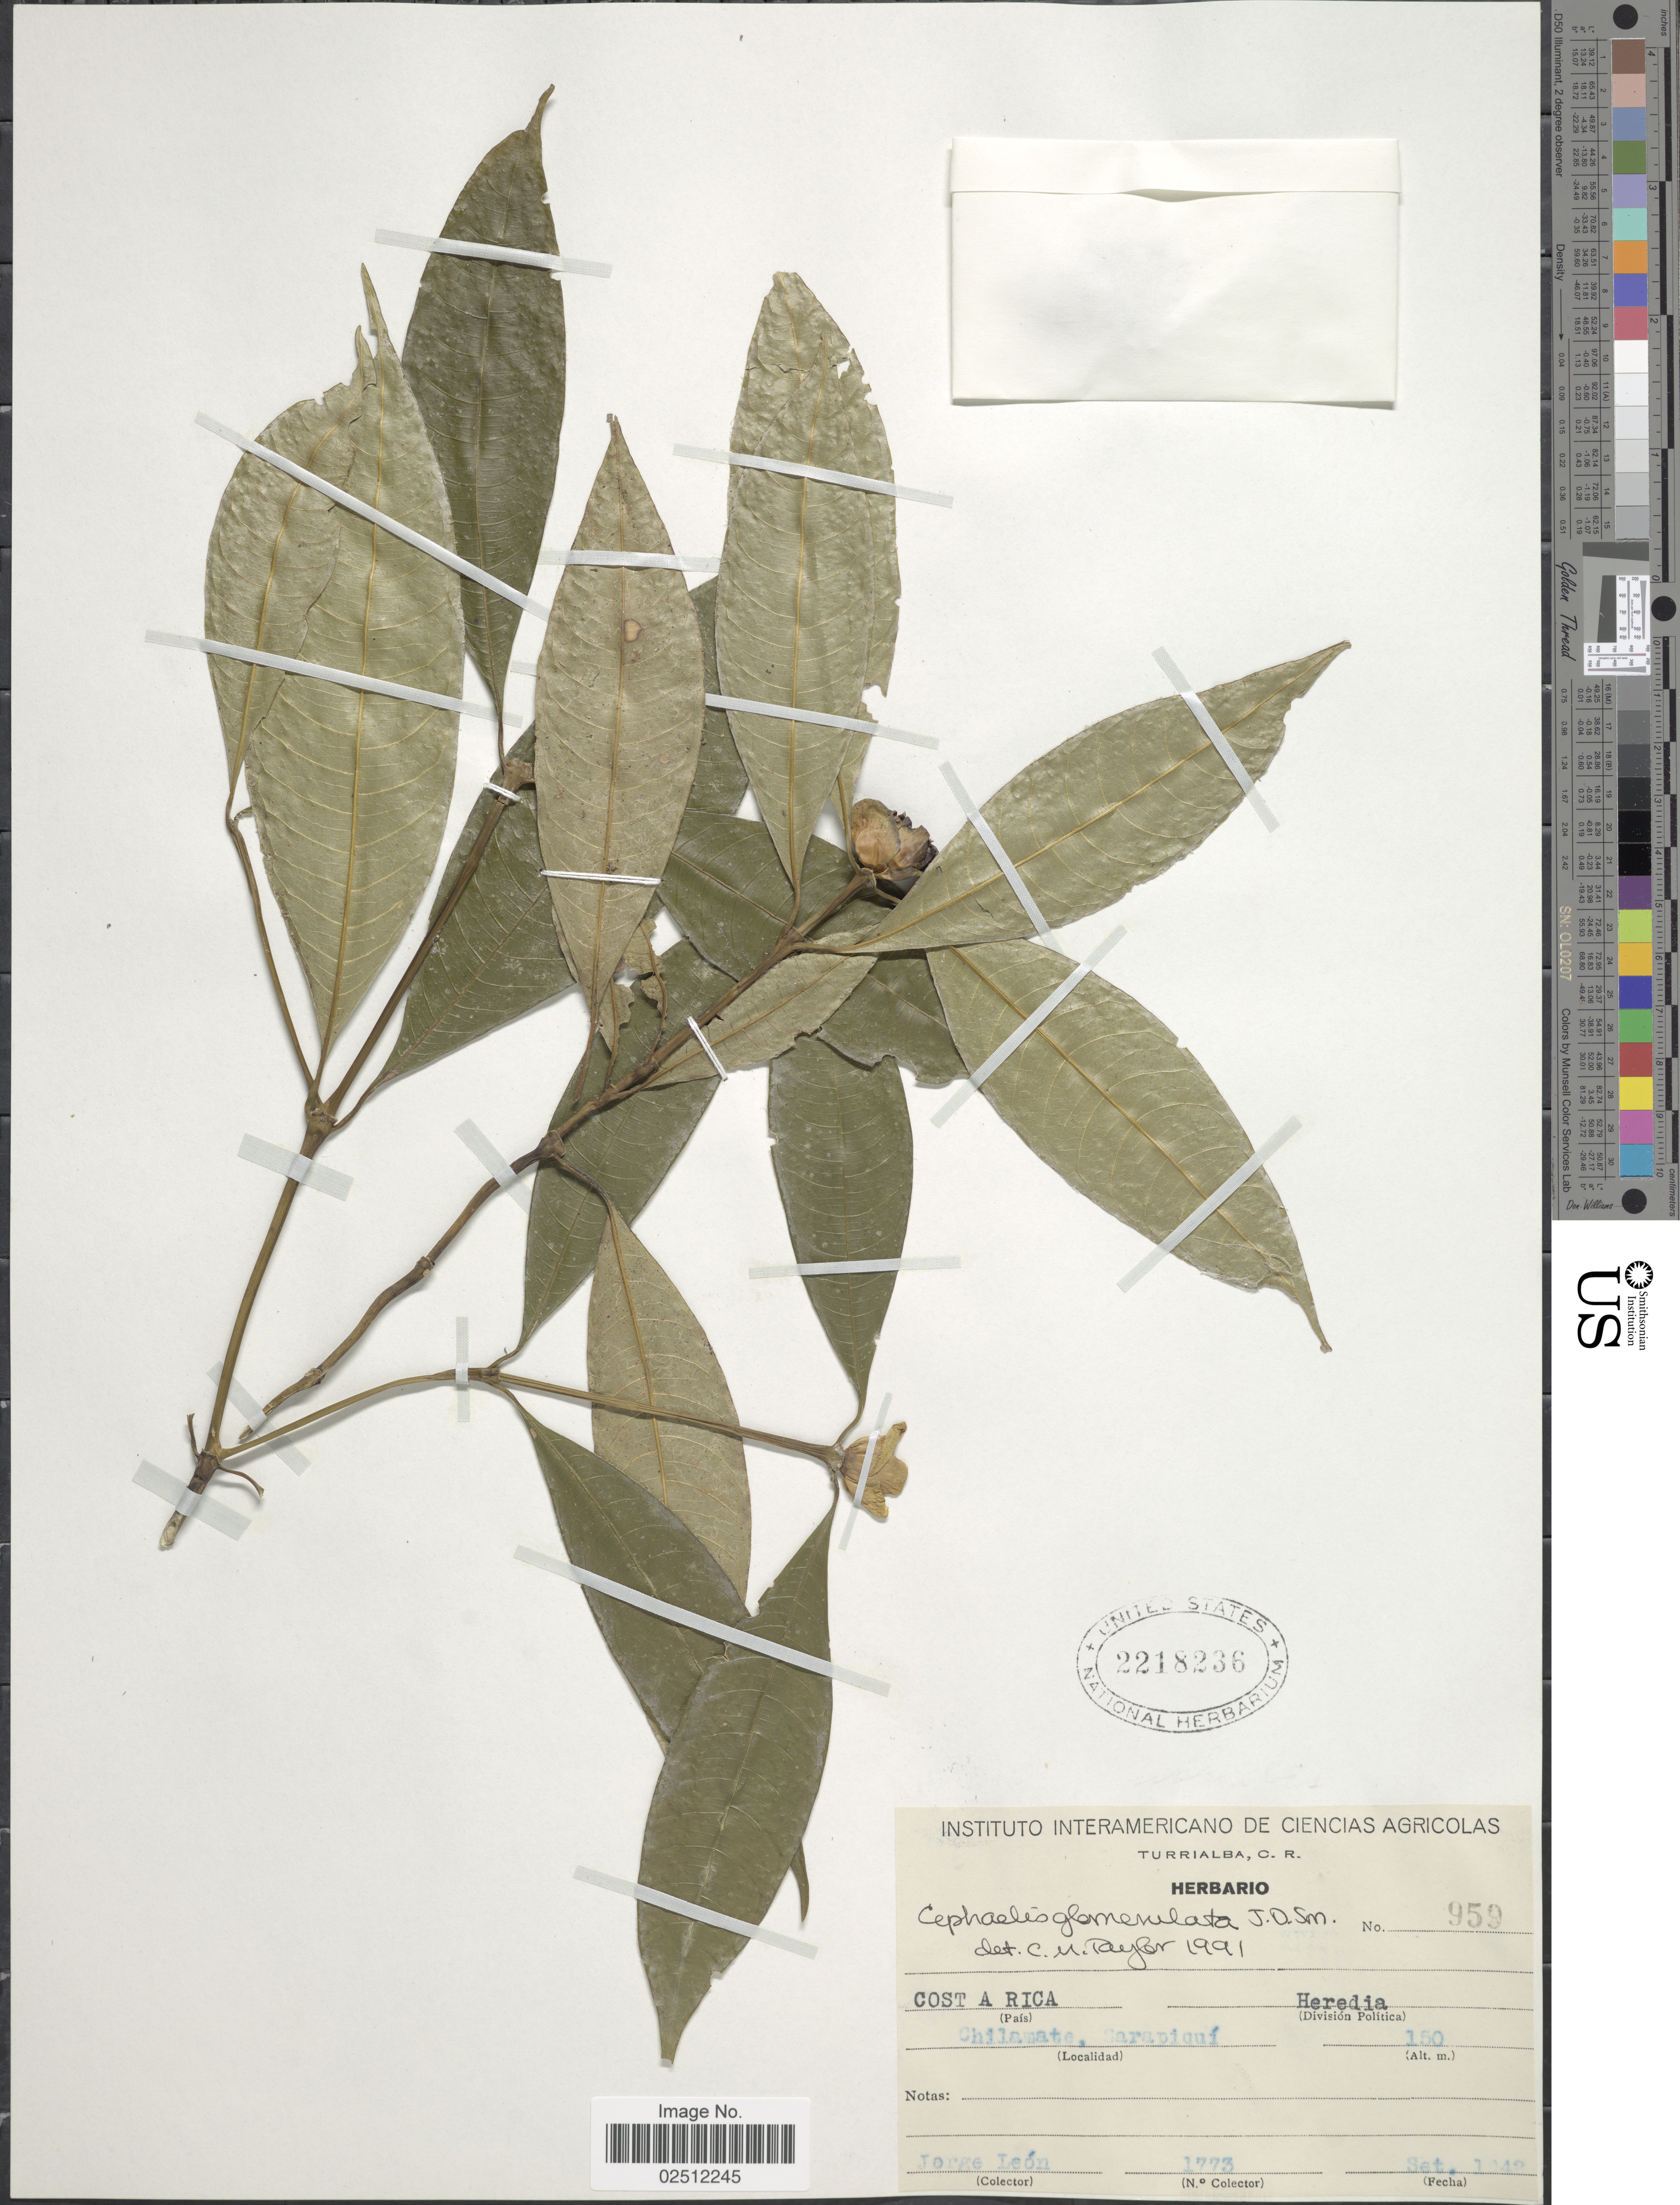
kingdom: Plantae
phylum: Tracheophyta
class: Magnoliopsida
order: Gentianales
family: Rubiaceae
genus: Psychotria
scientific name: Psychotria glomerulata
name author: (Donn. Sm.) Steyerm.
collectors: J. León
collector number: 1773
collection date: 1949-09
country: Costa Rica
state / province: Heredia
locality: División Política heredia, Chilamate, Sarapiquí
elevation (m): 150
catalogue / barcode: US 2218236